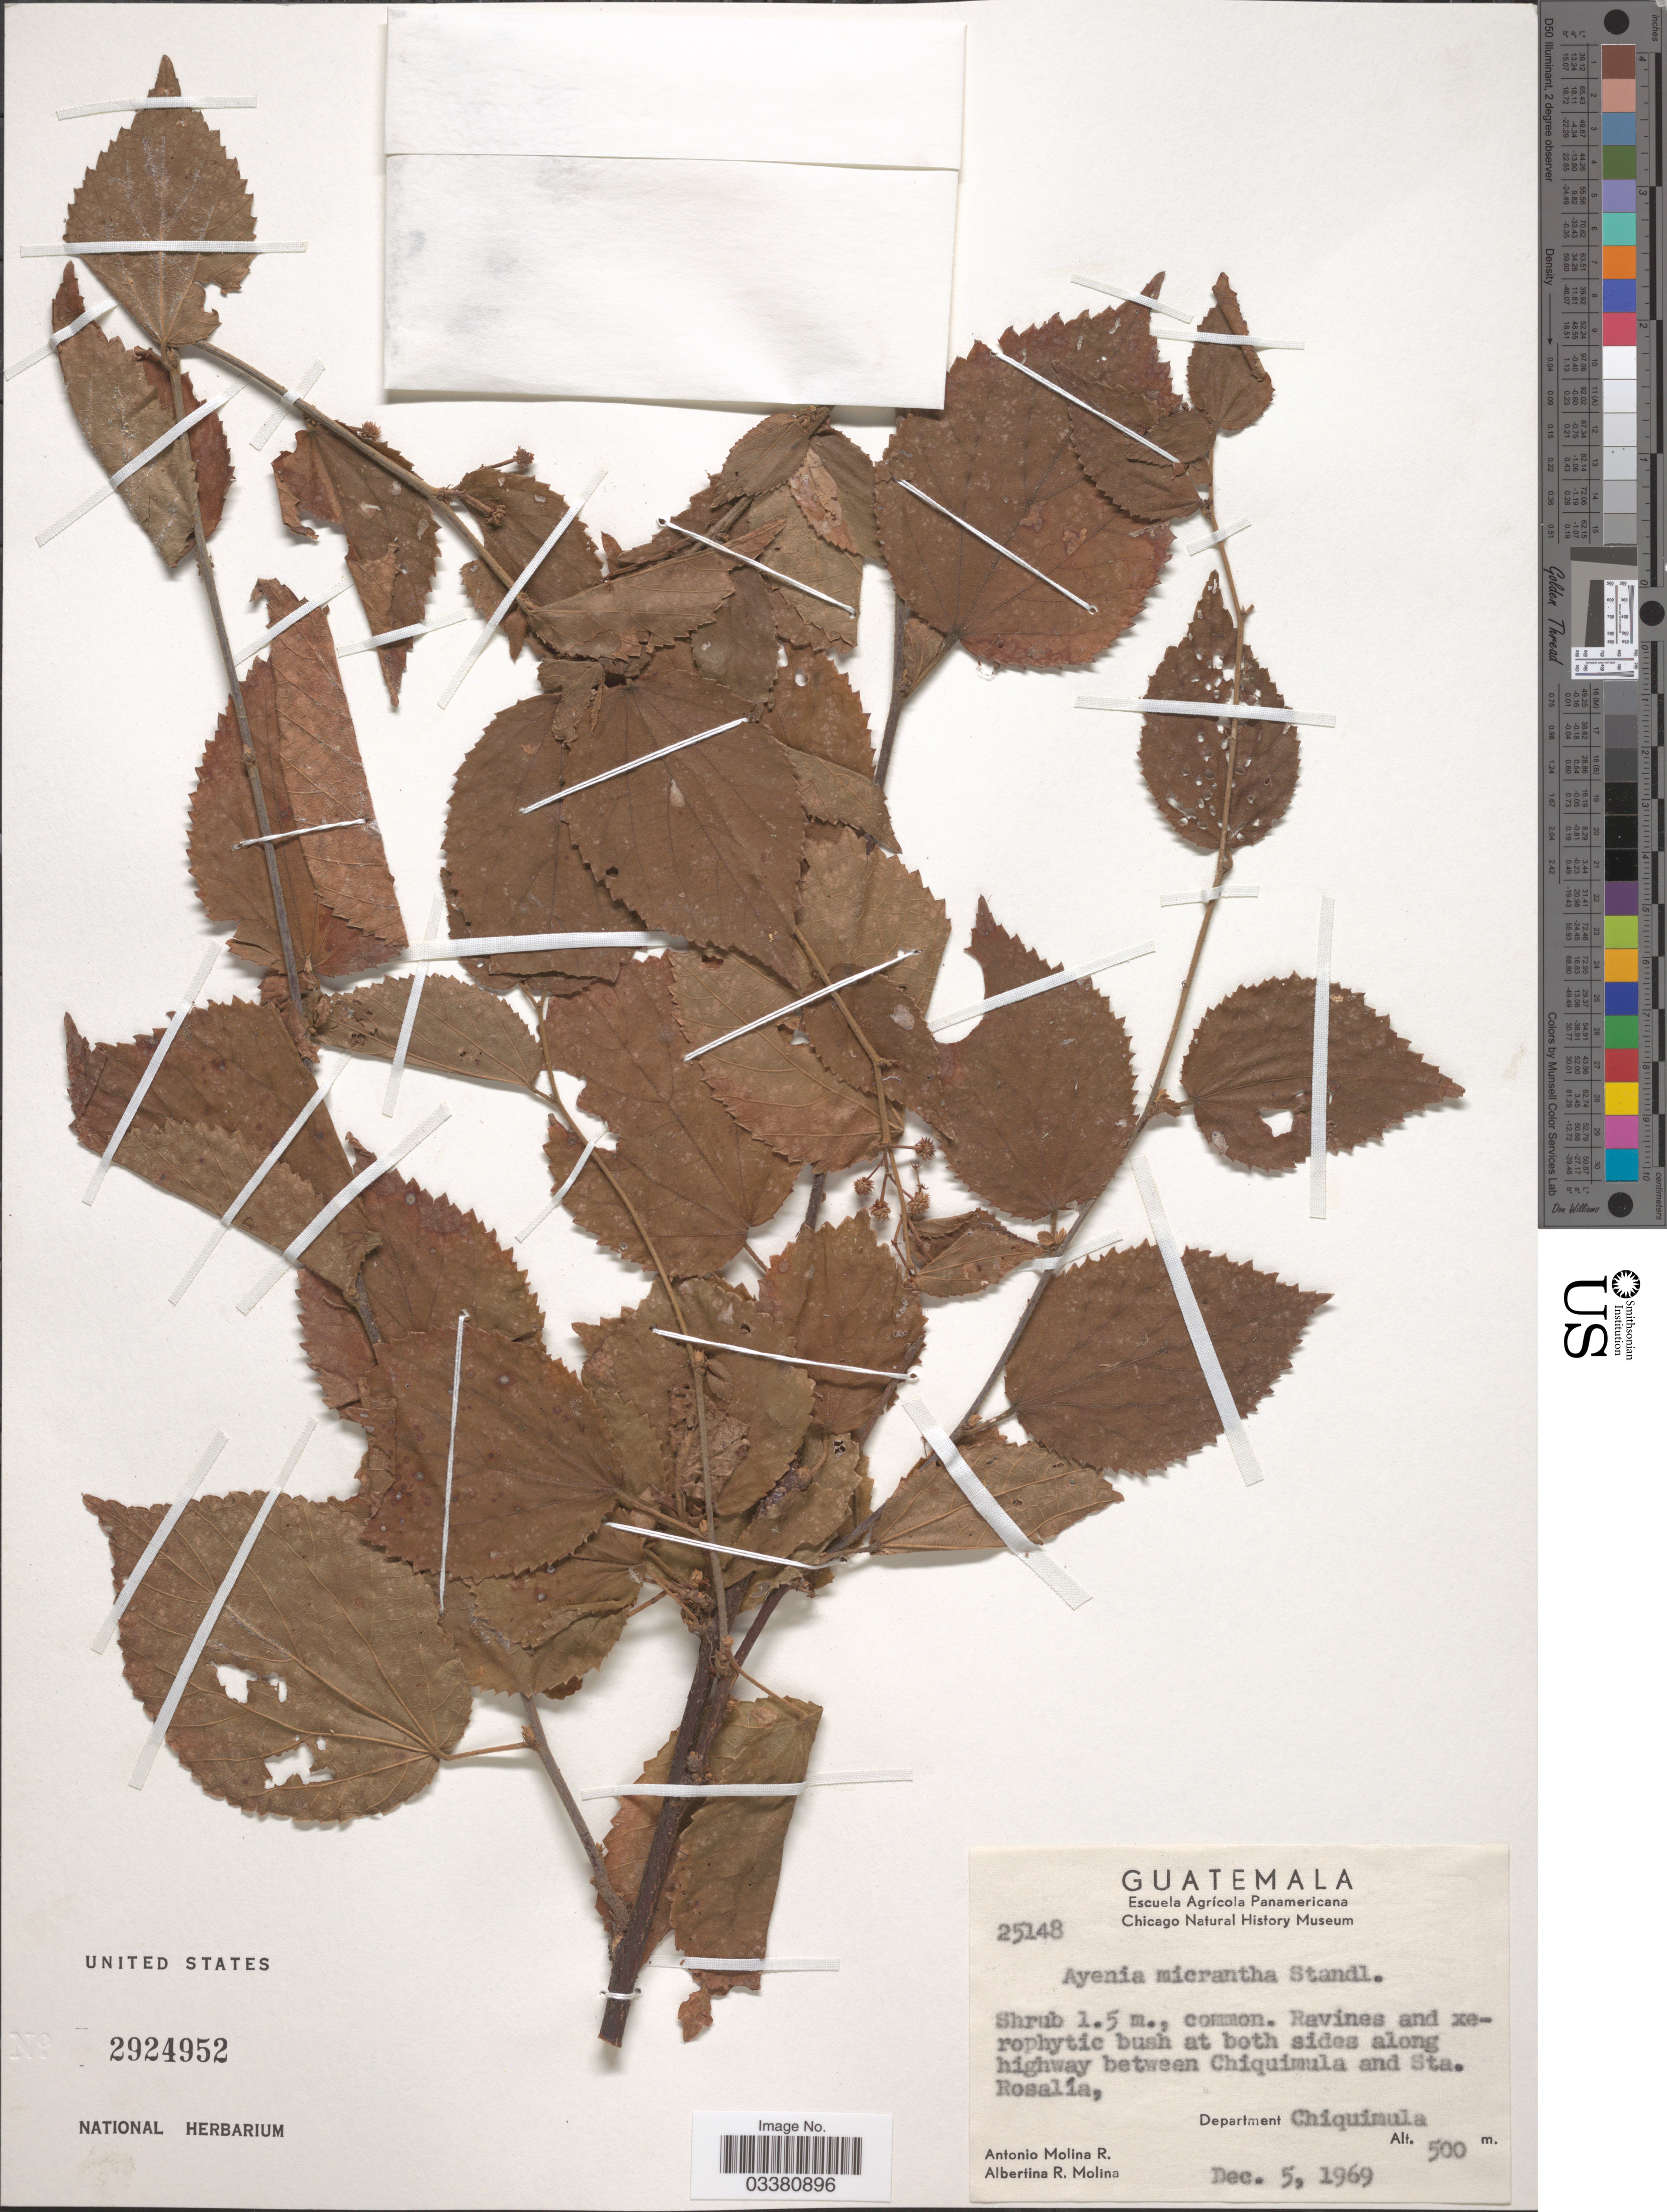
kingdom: Plantae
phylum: Tracheophyta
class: Magnoliopsida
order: Malvales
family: Malvaceae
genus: Ayenia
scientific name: Ayenia micrantha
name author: Standl.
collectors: A. Molina R. & A. R. Molina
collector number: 25148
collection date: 1969-12-05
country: Guatemala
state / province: Chiquimula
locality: At both sides along highway between Chiquimula and Sta. Rosalía, Department Chiquimula.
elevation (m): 500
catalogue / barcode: US 2924952